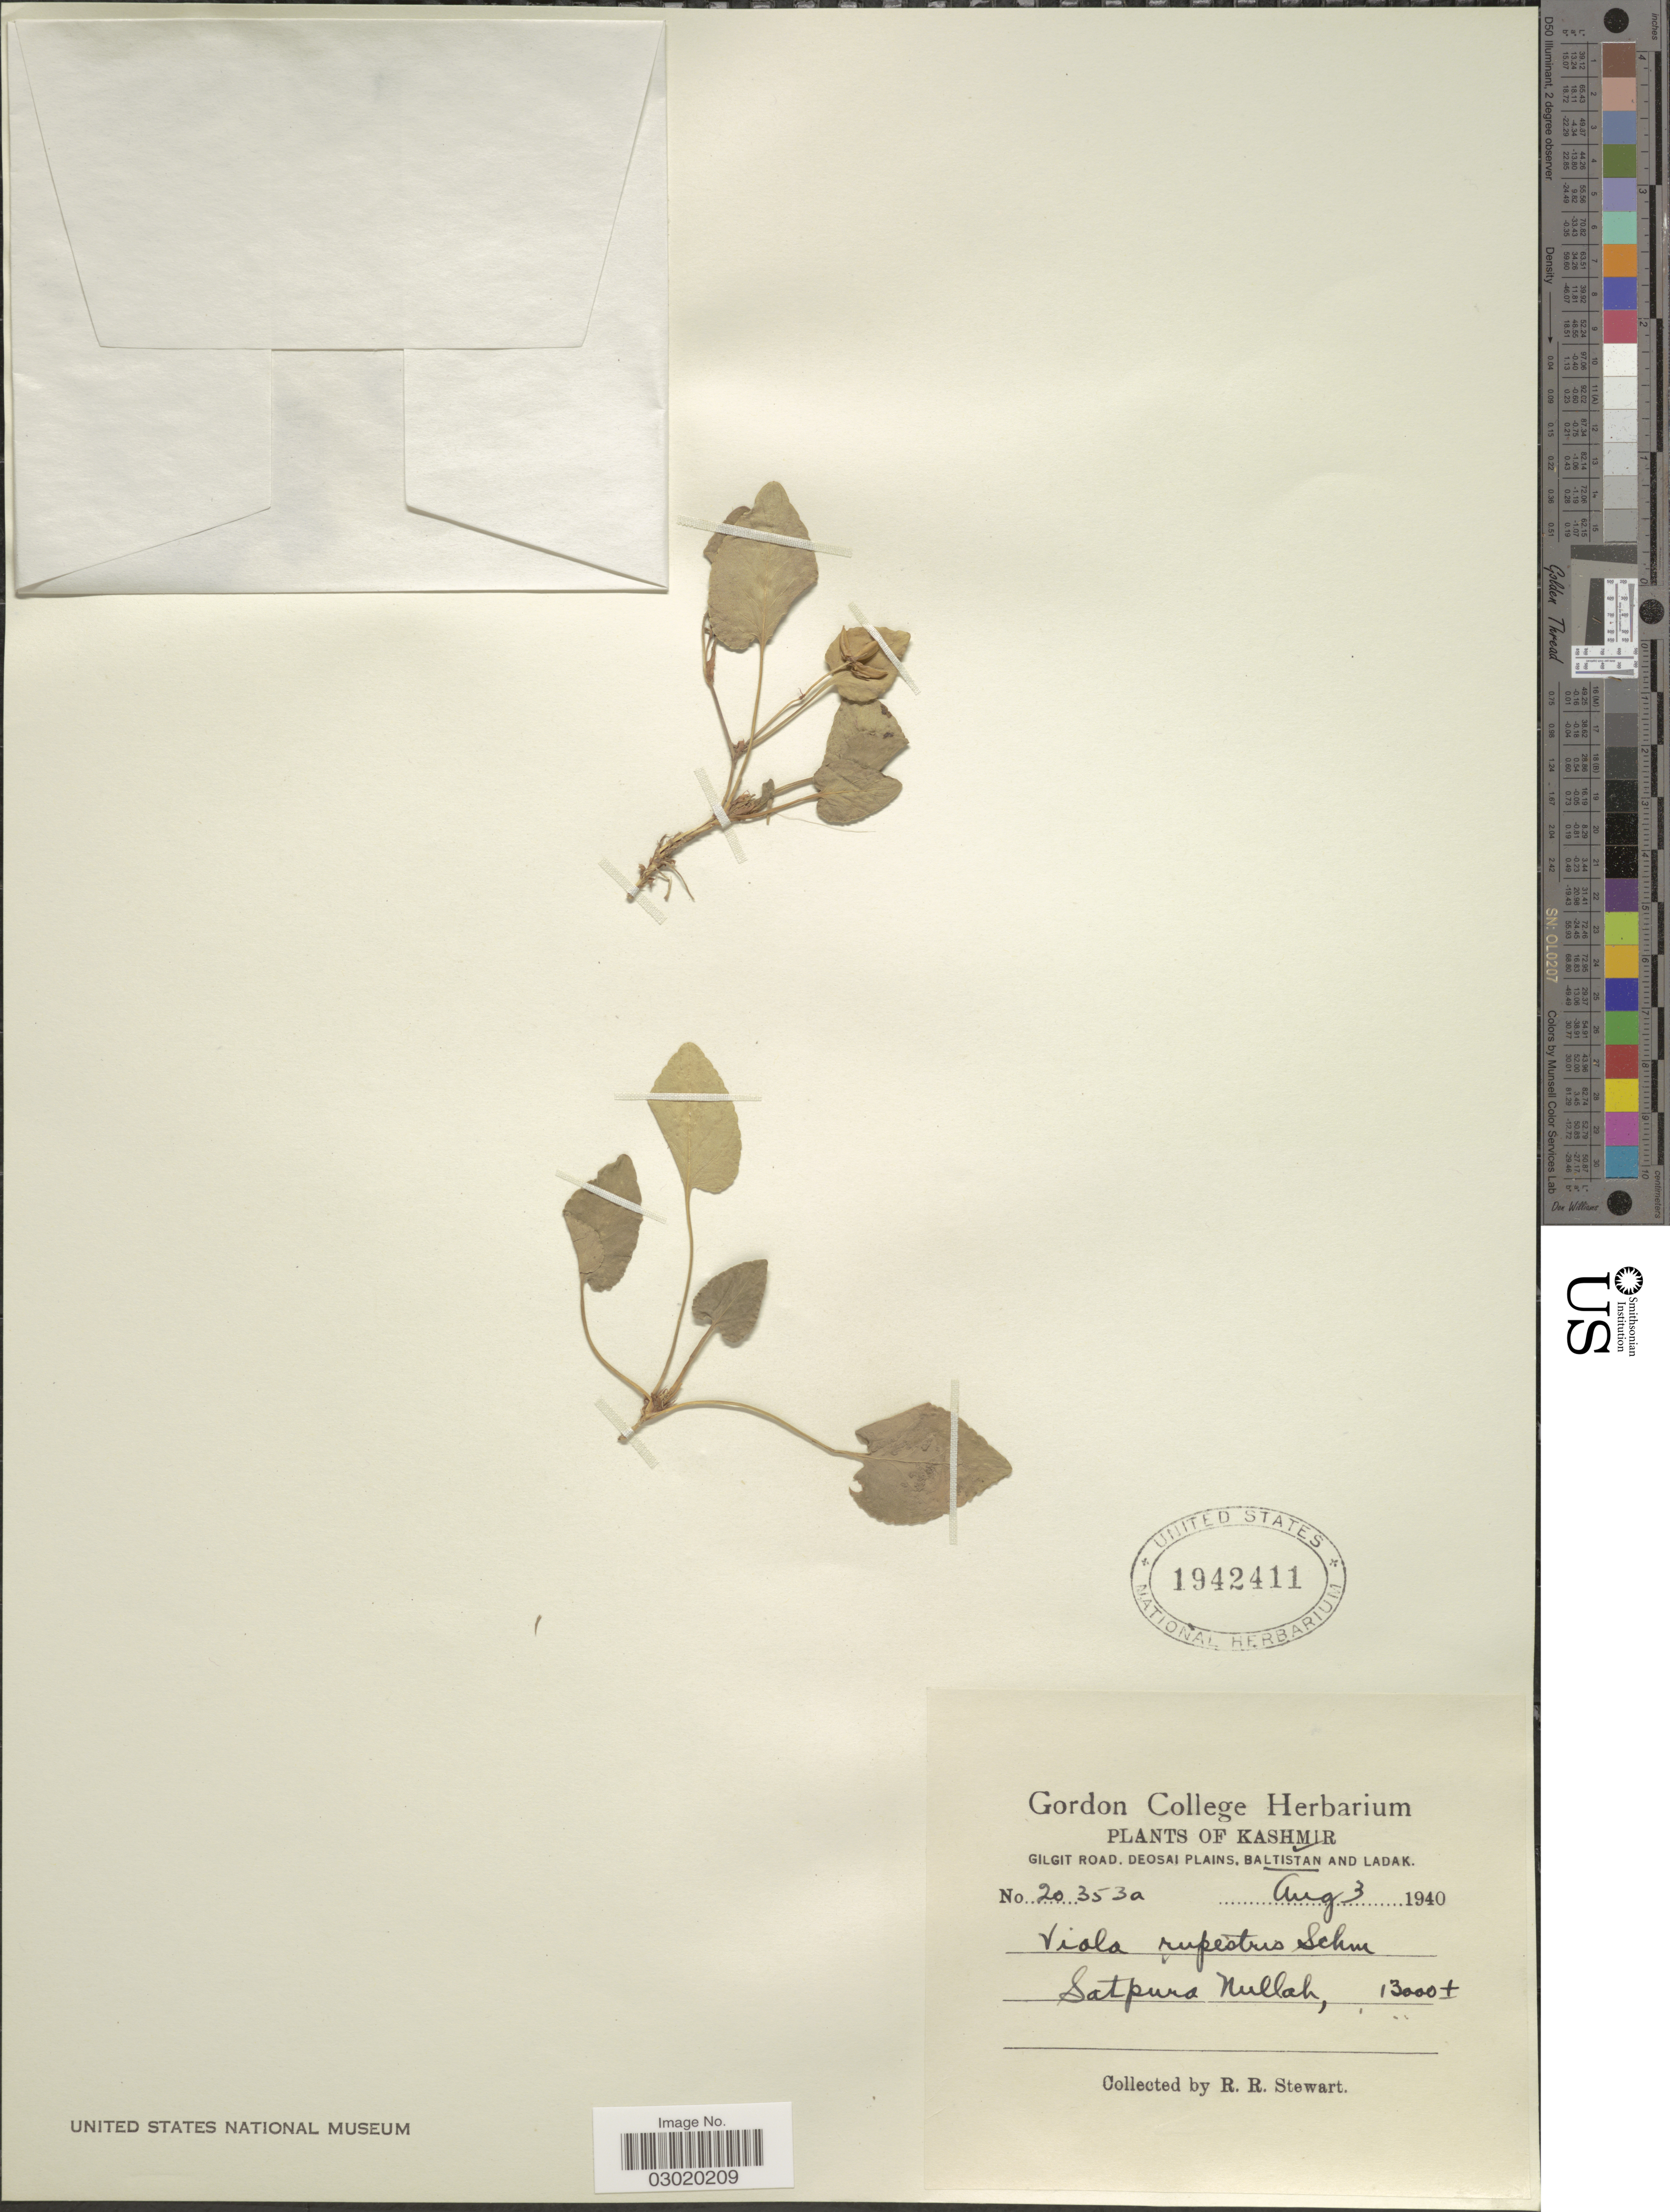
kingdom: Plantae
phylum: Tracheophyta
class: Magnoliopsida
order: Malpighiales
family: Violaceae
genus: Viola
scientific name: Viola rupestris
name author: F.W. Schmidt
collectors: R. Stewart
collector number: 20353a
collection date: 1940-08-03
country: India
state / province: Jammu and Kashmir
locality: Satpura Nullah.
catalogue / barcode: US 1942411